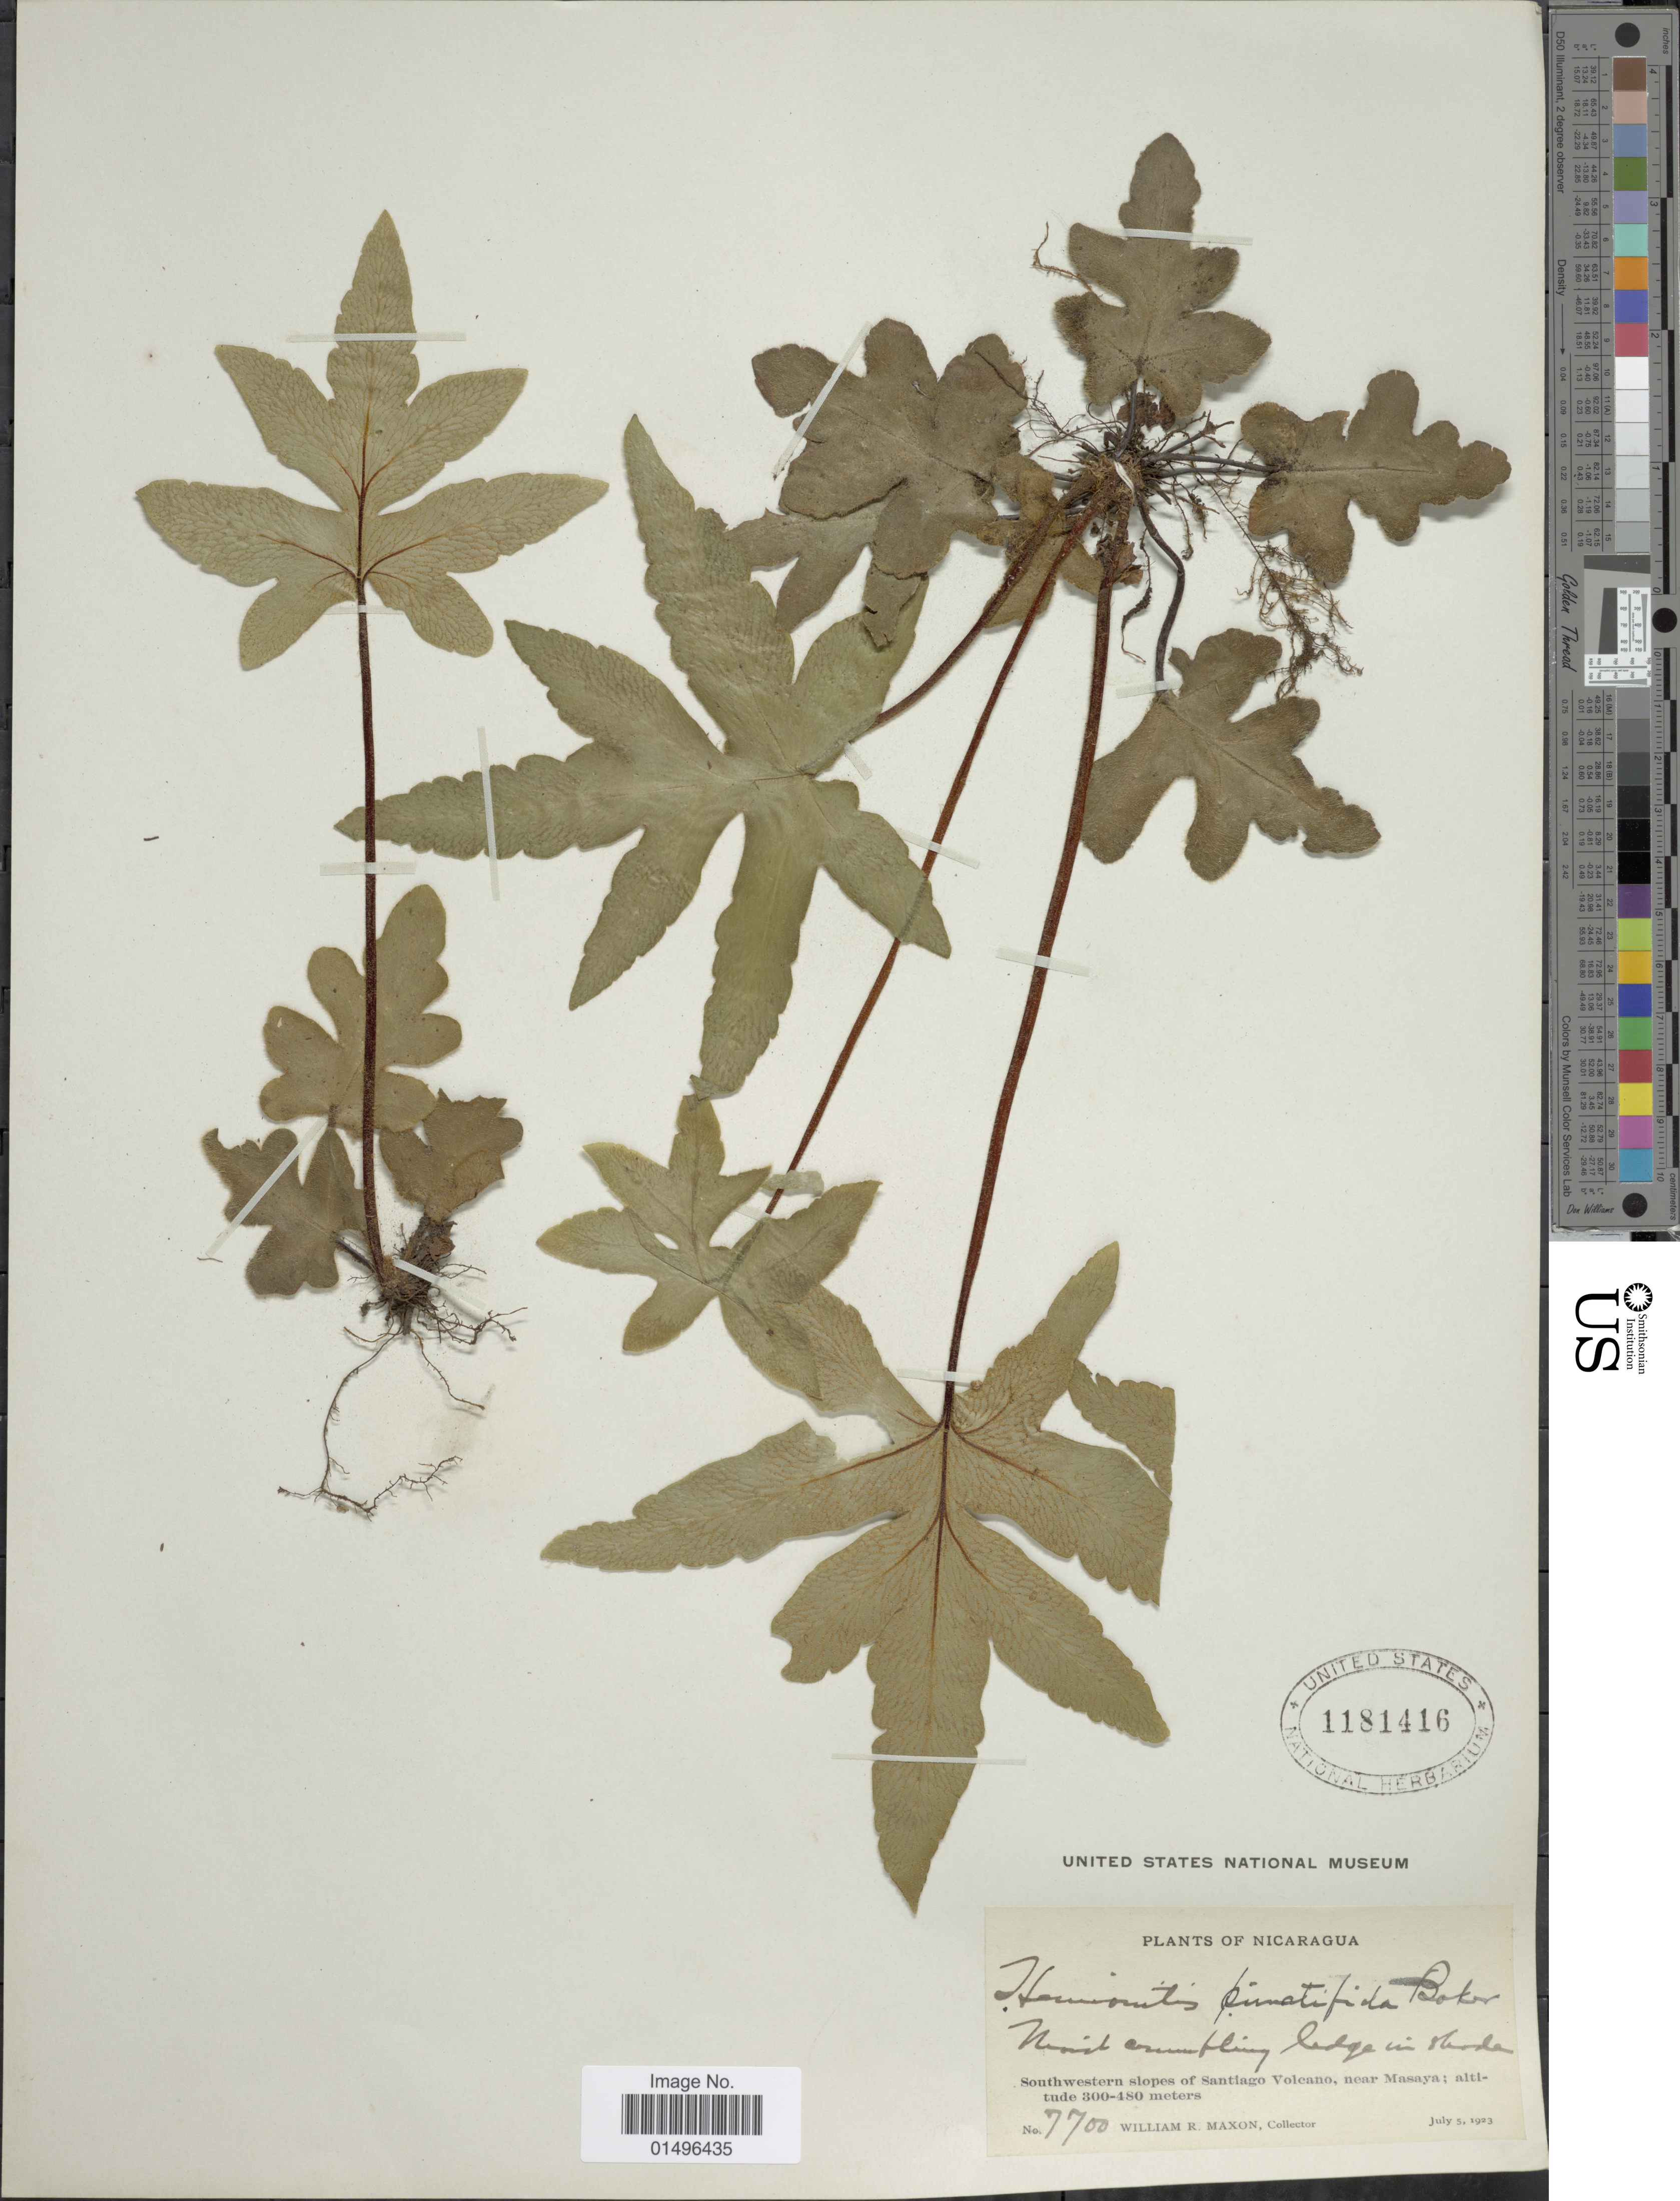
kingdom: Plantae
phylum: Tracheophyta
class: Polypodiopsida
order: Polypodiales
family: Pteridaceae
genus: Hemionitis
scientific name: Hemionitis pinnatifida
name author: Baker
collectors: W. R. Maxon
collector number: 7700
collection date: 1923-07-05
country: Nicaragua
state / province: Masaya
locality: Nicaragua, southwestern slopes of Santiago Volcano, near Masaya.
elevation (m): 300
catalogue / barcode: US 1181416